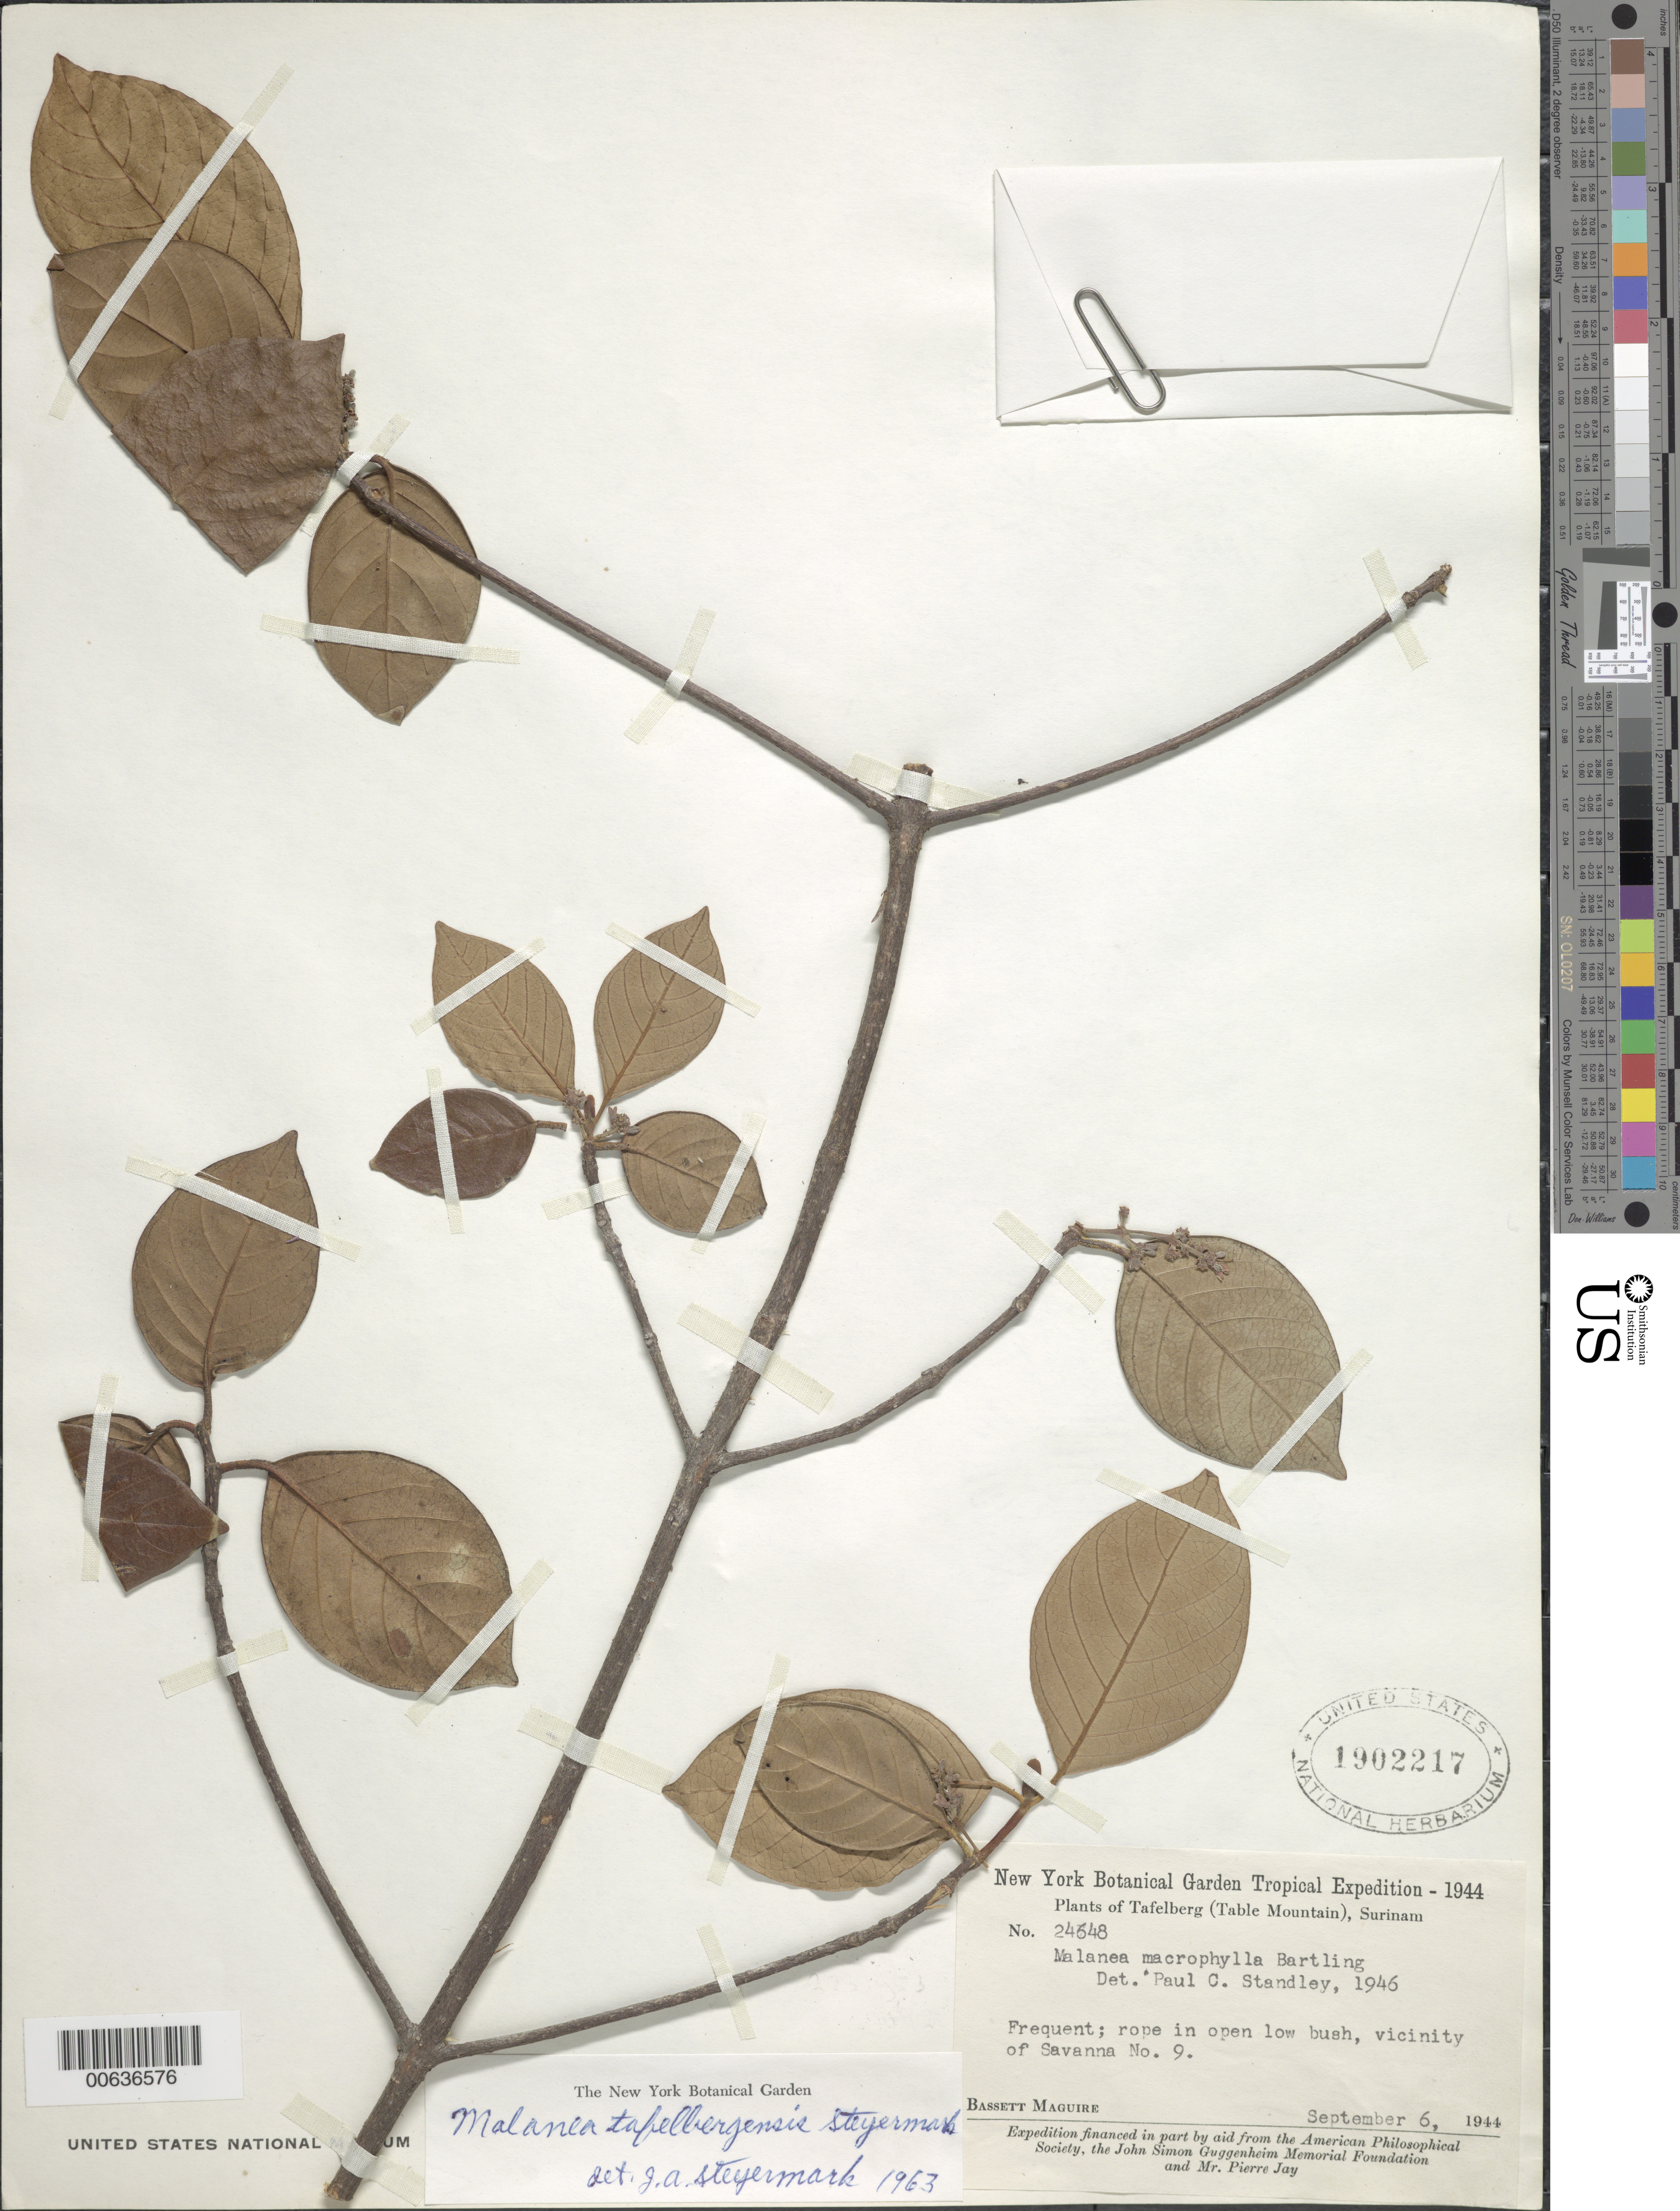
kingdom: Plantae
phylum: Tracheophyta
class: Magnoliopsida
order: Gentianales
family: Rubiaceae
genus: Malanea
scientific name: Malanea tafelbergensis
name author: Steyerm.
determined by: Steyermark, Julian A., (VEN)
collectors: B. Maguire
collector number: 24648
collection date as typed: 6-Sep-44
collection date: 1944-09-06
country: Suriname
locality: Tafelberg (Table Mountain), Savanna IX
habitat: Open low bush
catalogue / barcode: US 1902217